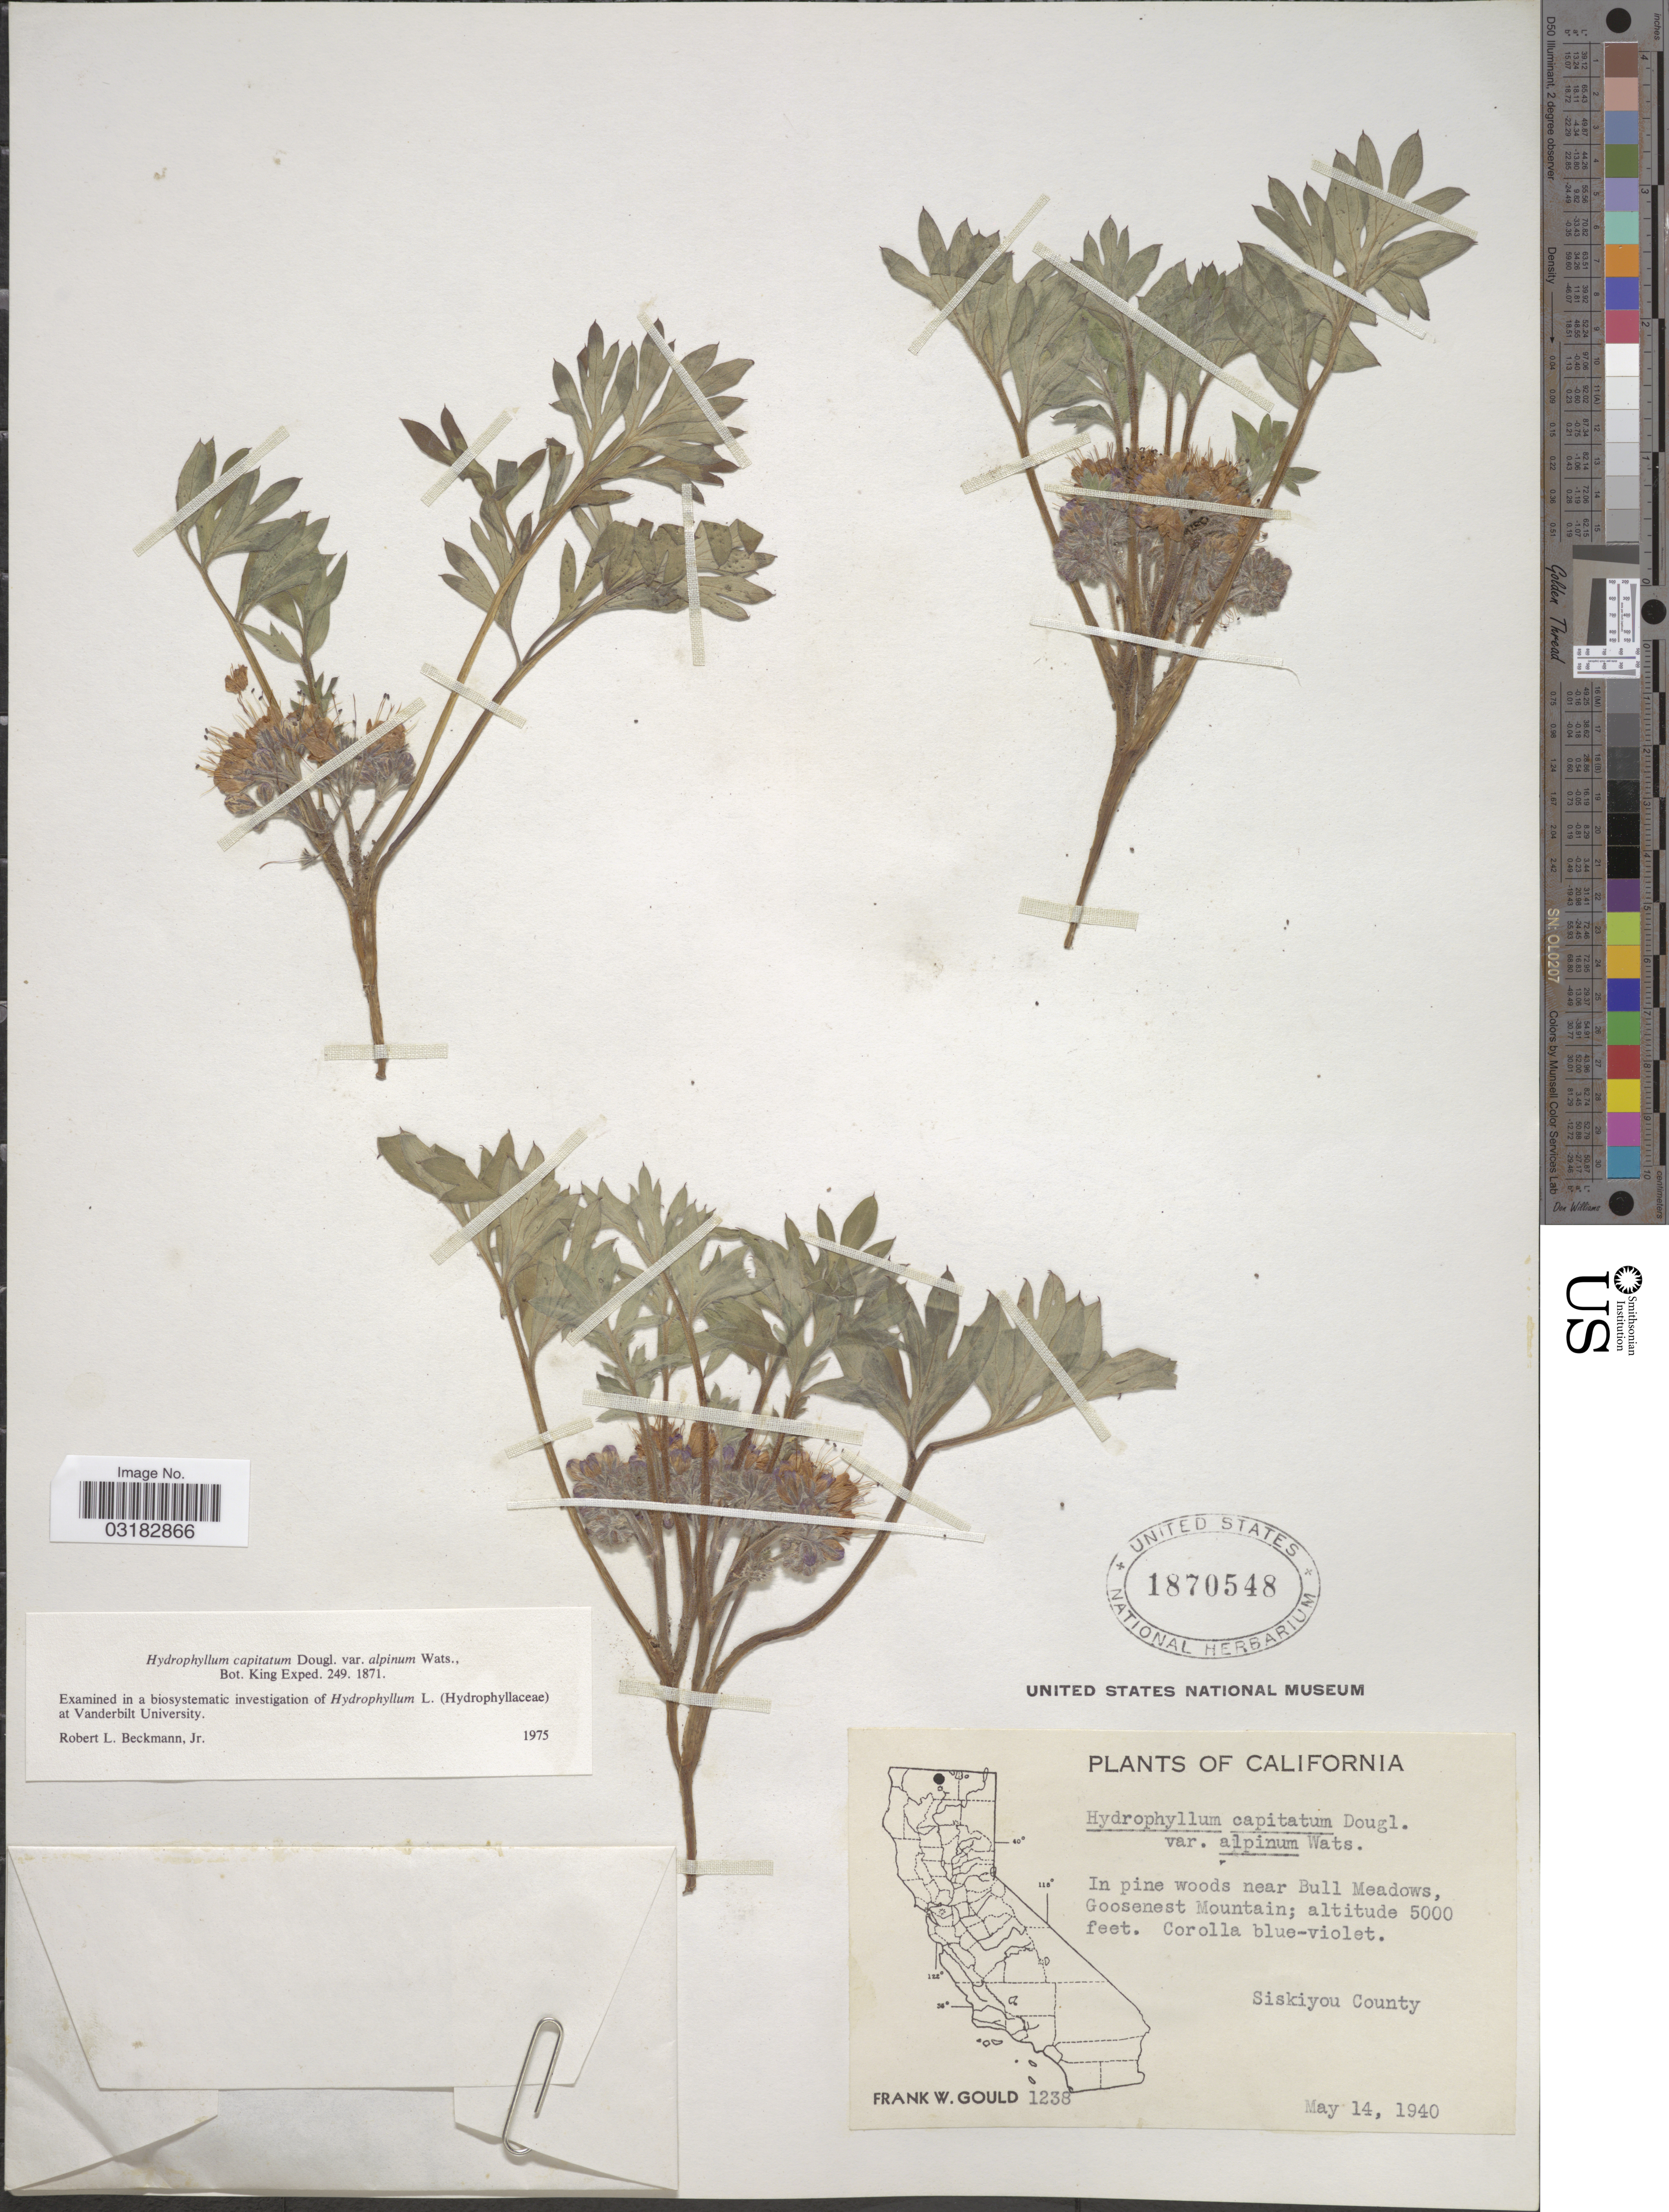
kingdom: Plantae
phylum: Tracheophyta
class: Magnoliopsida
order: Boraginales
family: Hydrophyllaceae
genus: Hydrophyllum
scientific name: Hydrophyllum capitatum var. alpinum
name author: S. Watson in C. King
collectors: F. W. Gould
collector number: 1238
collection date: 1940-05-14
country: United States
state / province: California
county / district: Siskiyou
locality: In pine woods near Bull Meadows, Goosenest Mountain. Siskiyou County.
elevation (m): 1524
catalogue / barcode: US 1870548